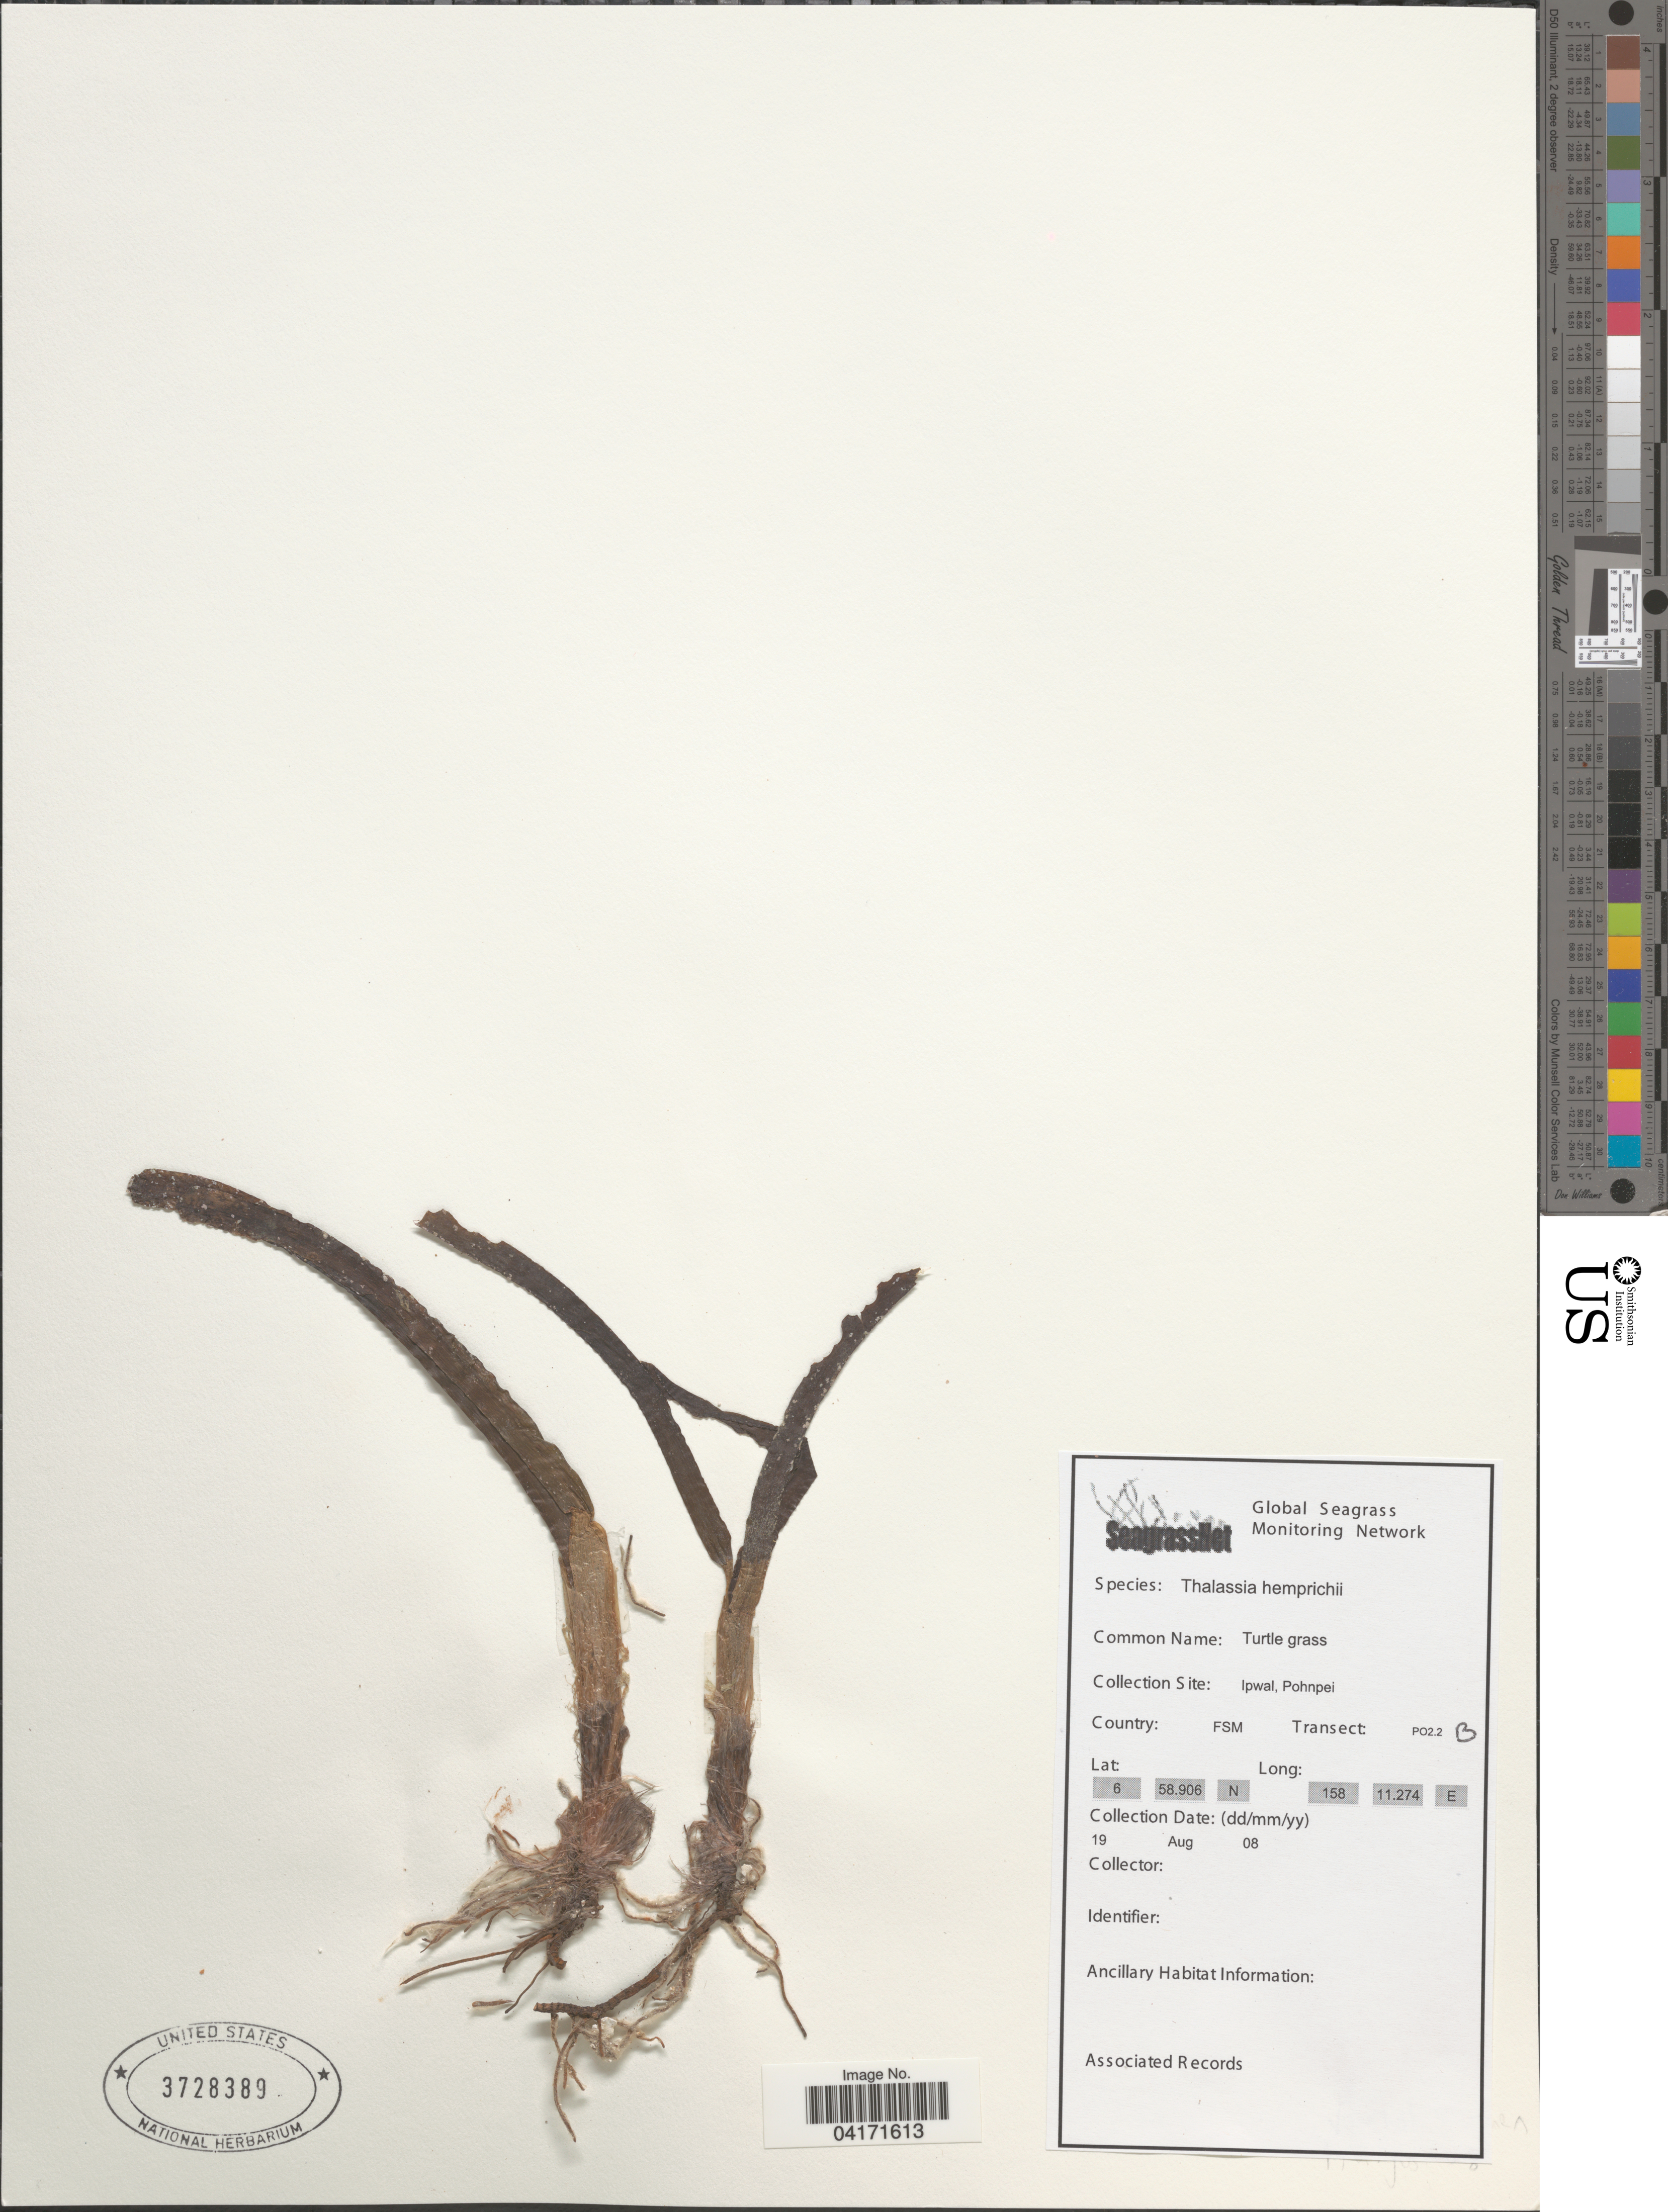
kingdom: Plantae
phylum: Tracheophyta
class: Liliopsida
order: Alismatales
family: Hydrocharitaceae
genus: Thalassia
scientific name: Thalassia hemprichii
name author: Asch.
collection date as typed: Transcribed d/m/y: 19/8/8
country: Micronesia, Federated States of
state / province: Pohnpei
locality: Ipwal. Transect: PO2.2 B.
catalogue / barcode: US 3728389